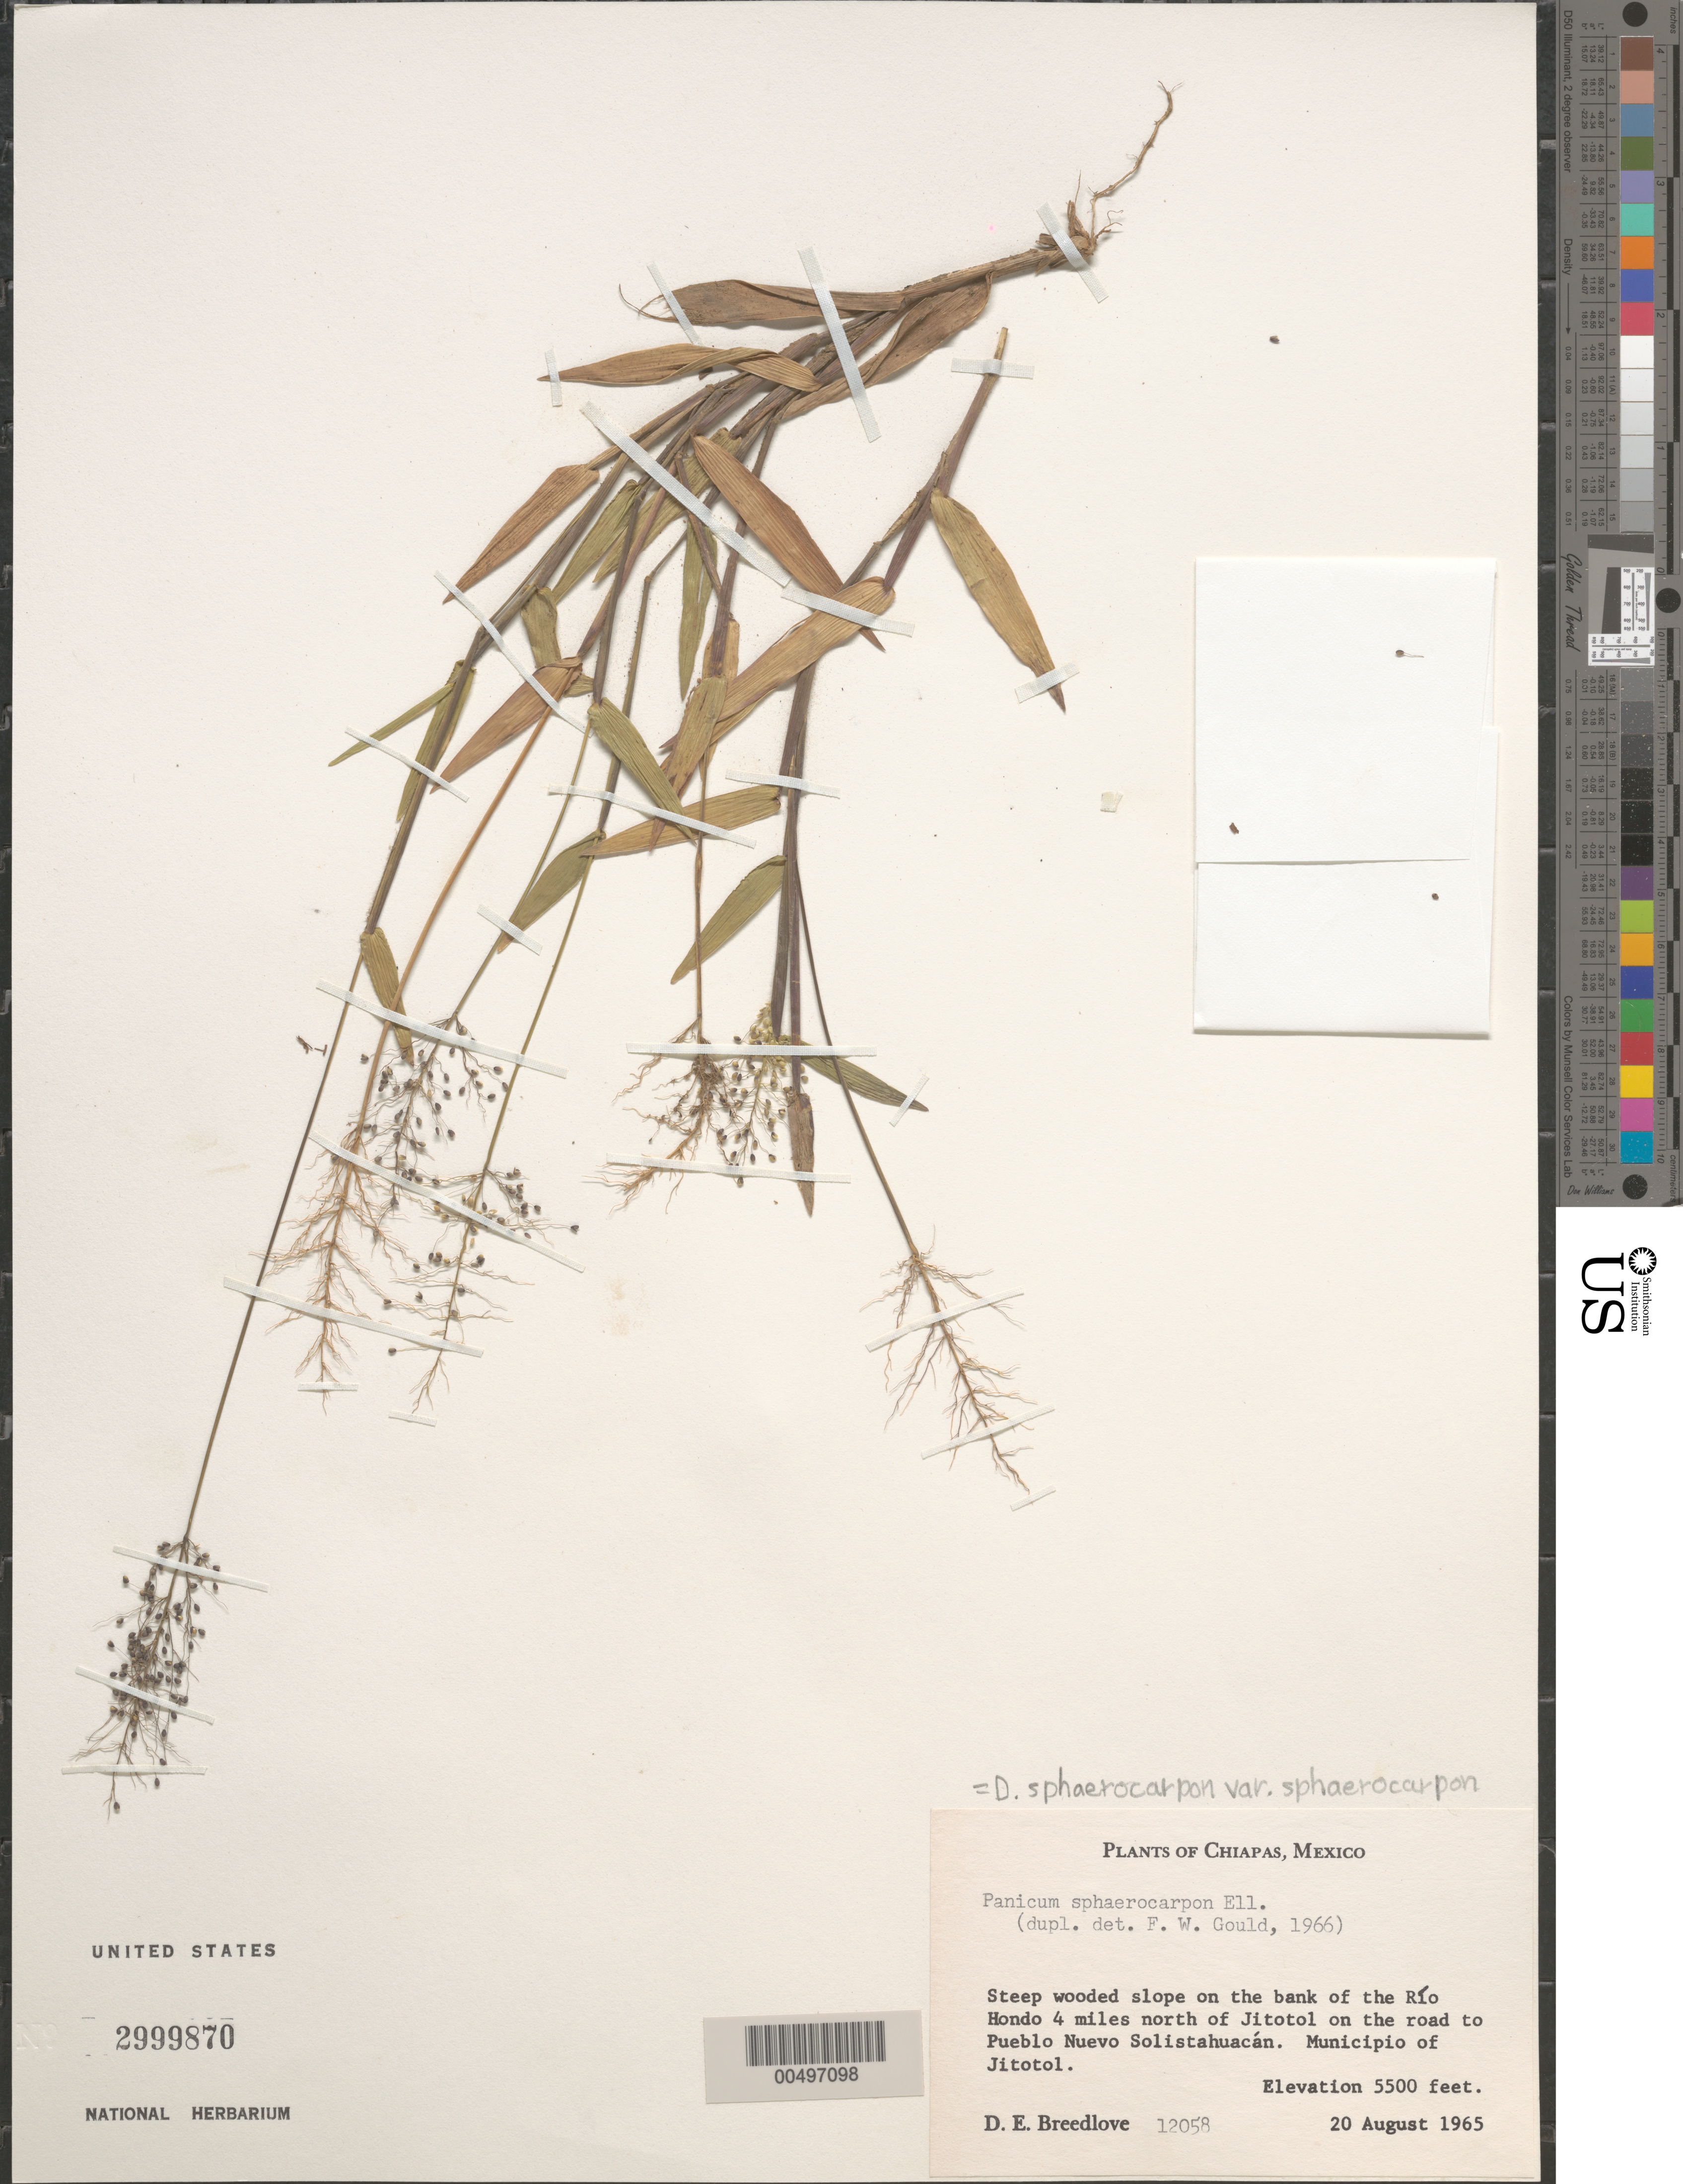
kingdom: Plantae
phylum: Tracheophyta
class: Liliopsida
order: Poales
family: Poaceae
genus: Dichanthelium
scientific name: Dichanthelium sphaerocarpon var. sphaerocarpon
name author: (Elliott) Gould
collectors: D. E. Breedlove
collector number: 12058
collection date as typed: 20 Aug 1965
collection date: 1965-08-20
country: Mexico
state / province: Chiapas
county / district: Jitotol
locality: On the bank of the Río Hondo 4 mi N of Jitotol on the rd to Pueblo Nuevo Solistahuacán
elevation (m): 1676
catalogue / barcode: US 2999870